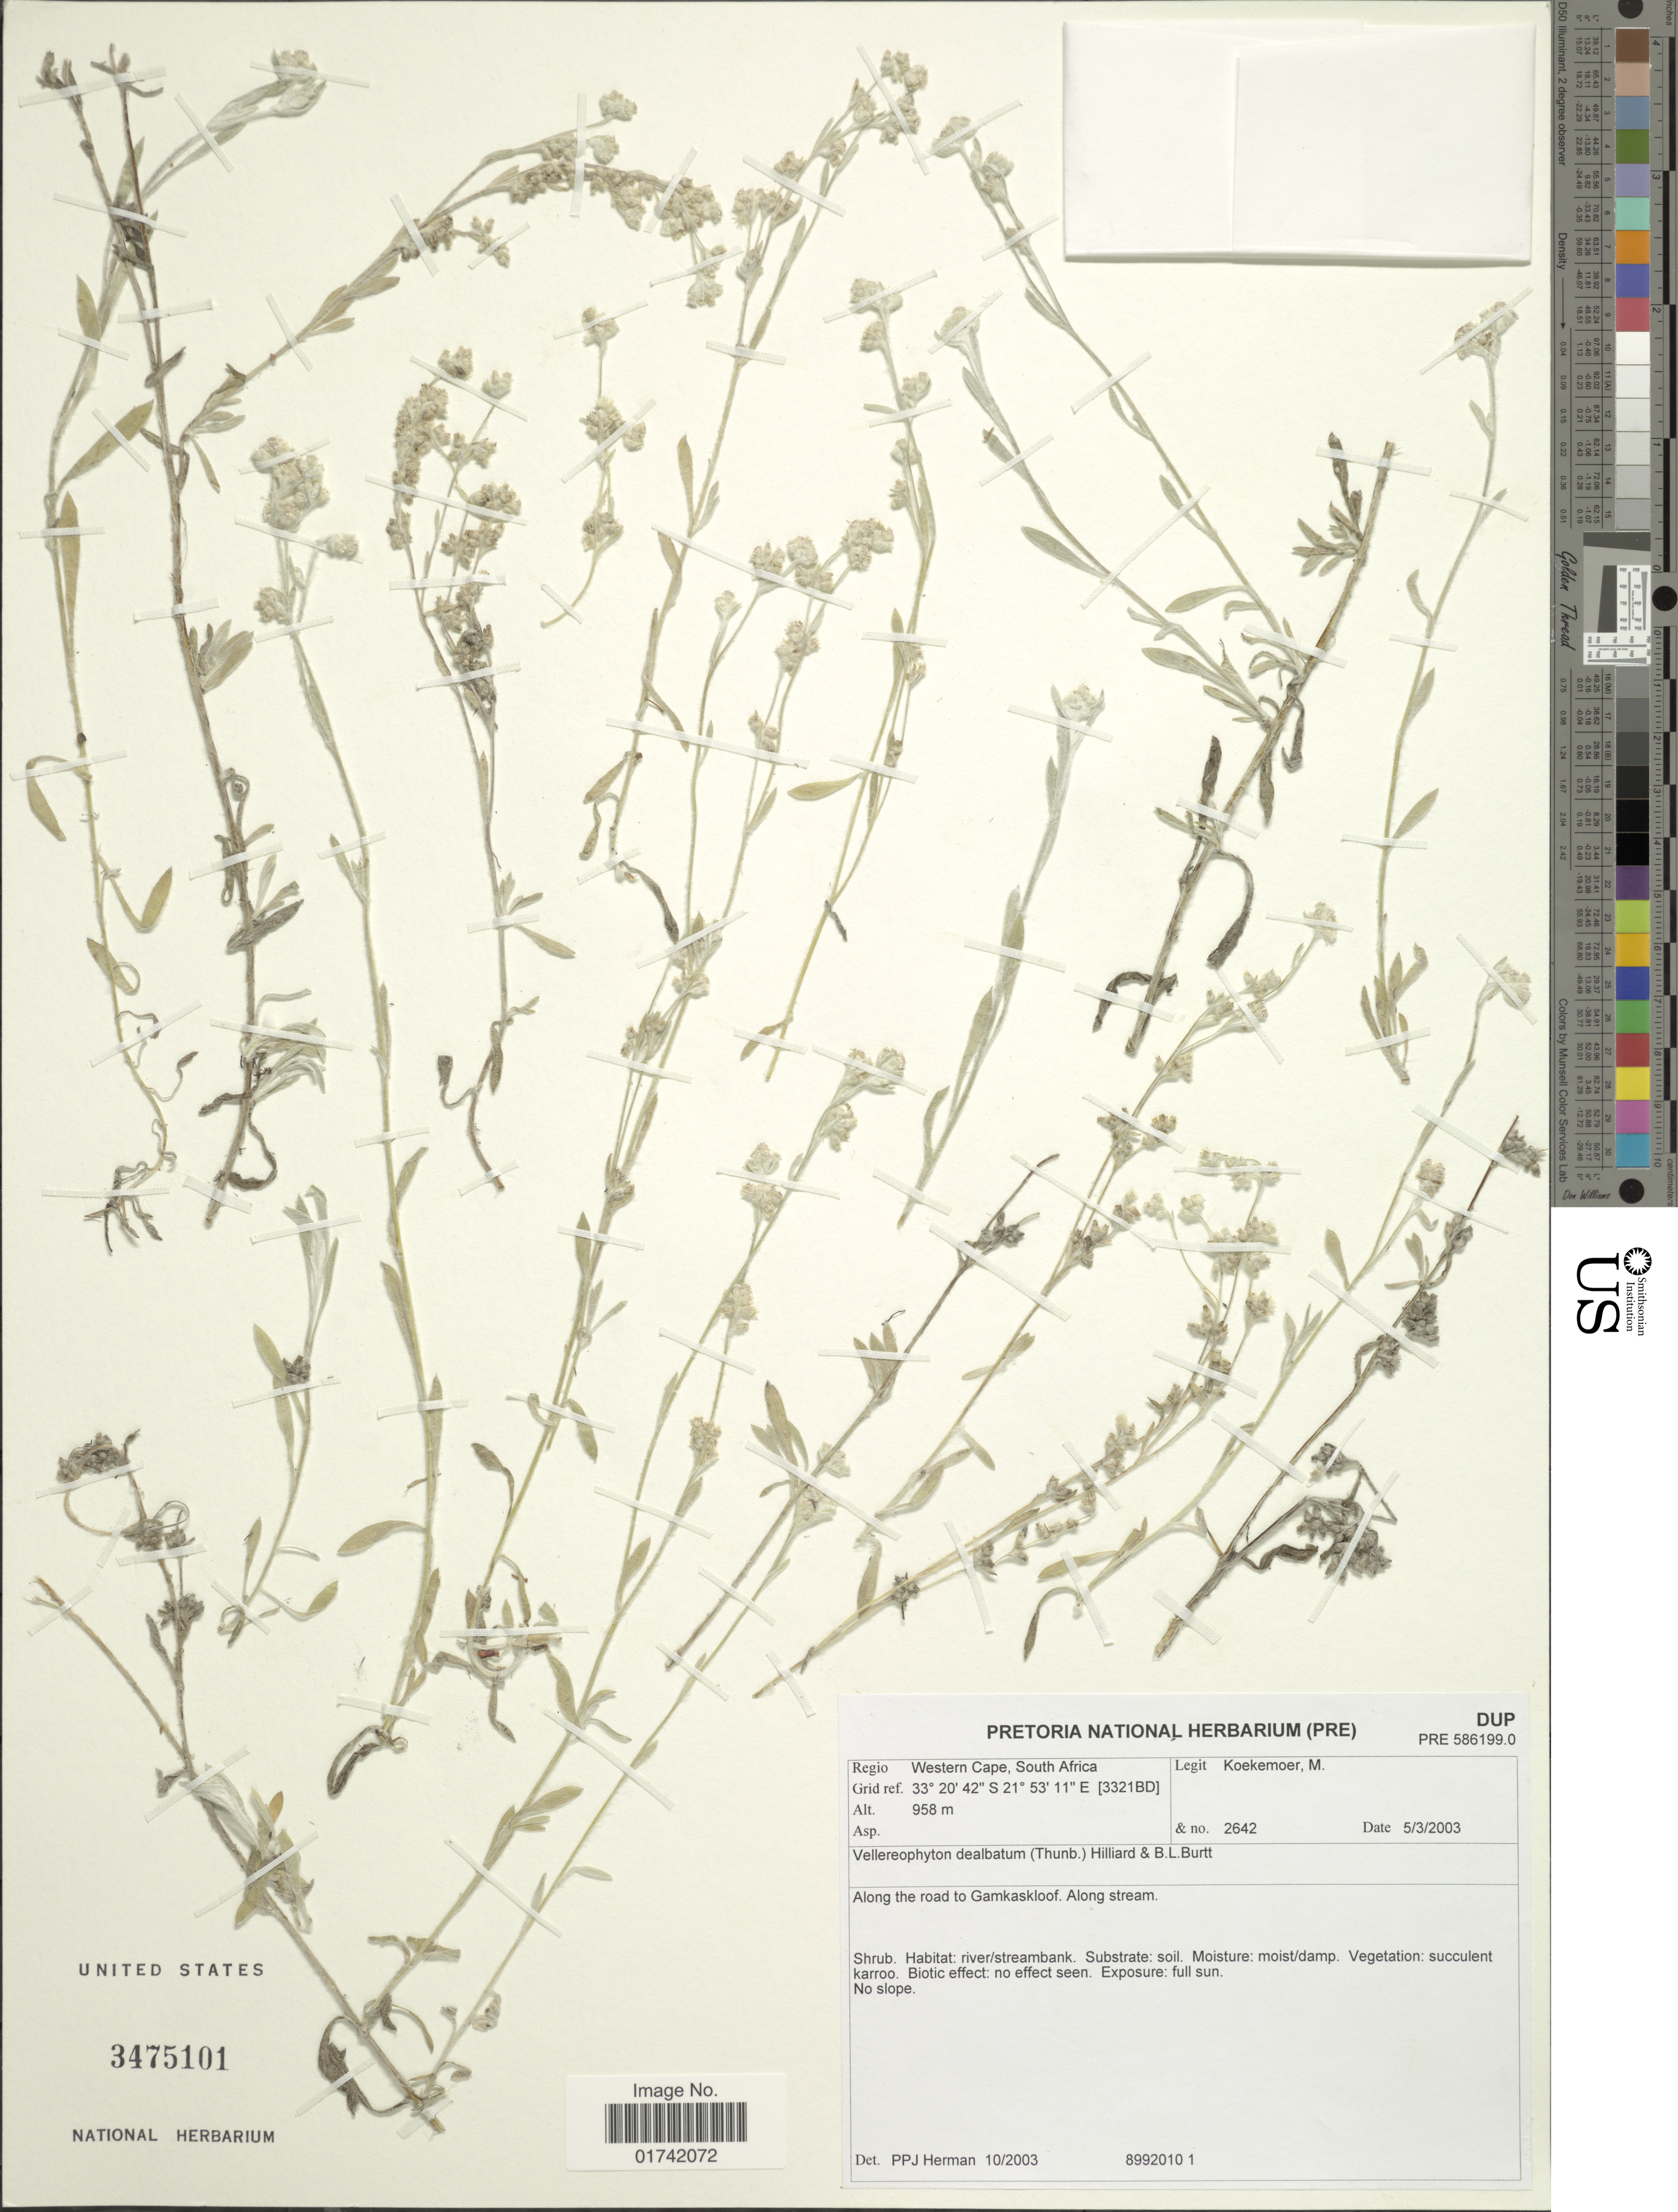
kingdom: Plantae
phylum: Tracheophyta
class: Magnoliopsida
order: Asterales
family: Asteraceae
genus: Vellereophyton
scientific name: Vellereophyton dealbatum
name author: (Thunb.) Hilliard & B.L. Burtt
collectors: M. Koekemoer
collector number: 2642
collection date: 2003-03-05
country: South Africa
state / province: Western Cape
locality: Along the road to Gamkaskloof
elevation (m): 958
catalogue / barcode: US 3475101